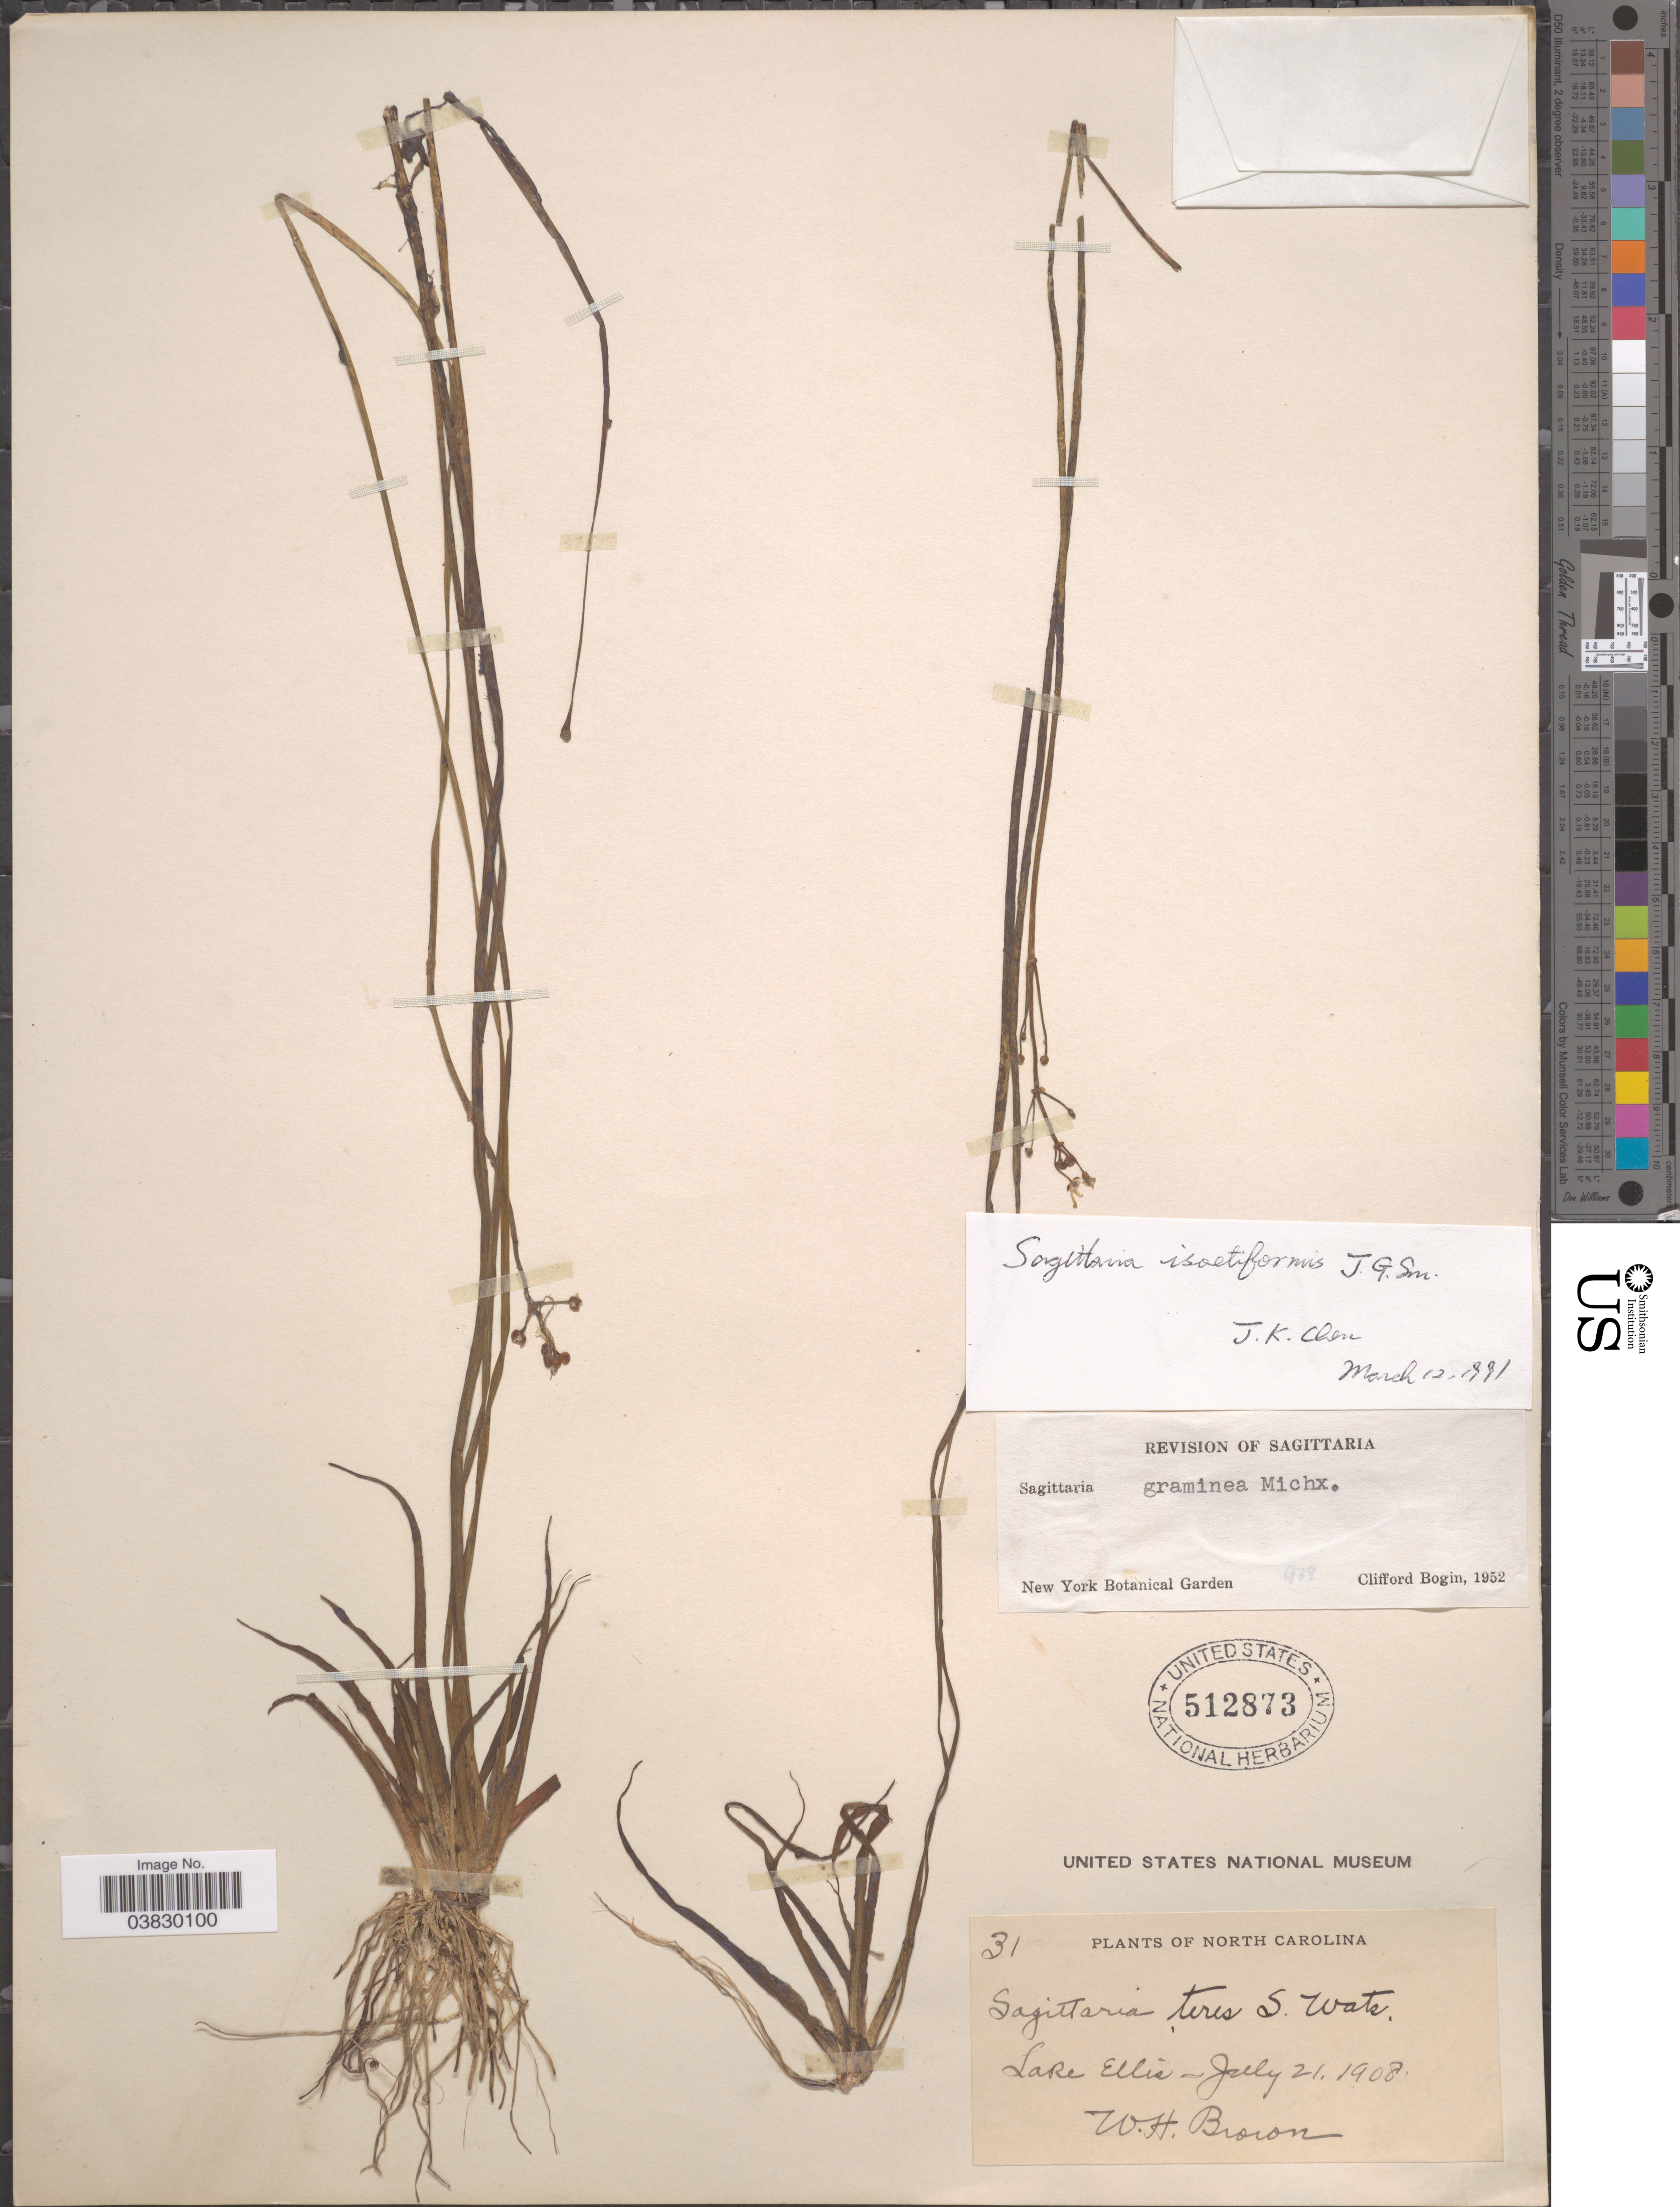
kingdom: Plantae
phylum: Tracheophyta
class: Liliopsida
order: Alismatales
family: Alismataceae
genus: Sagittaria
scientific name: Sagittaria graminea var. graminea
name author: Michx.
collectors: W. H. Brown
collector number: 31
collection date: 1908-07-21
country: United States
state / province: North Carolina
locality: Lake Ellis.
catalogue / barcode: US 512873